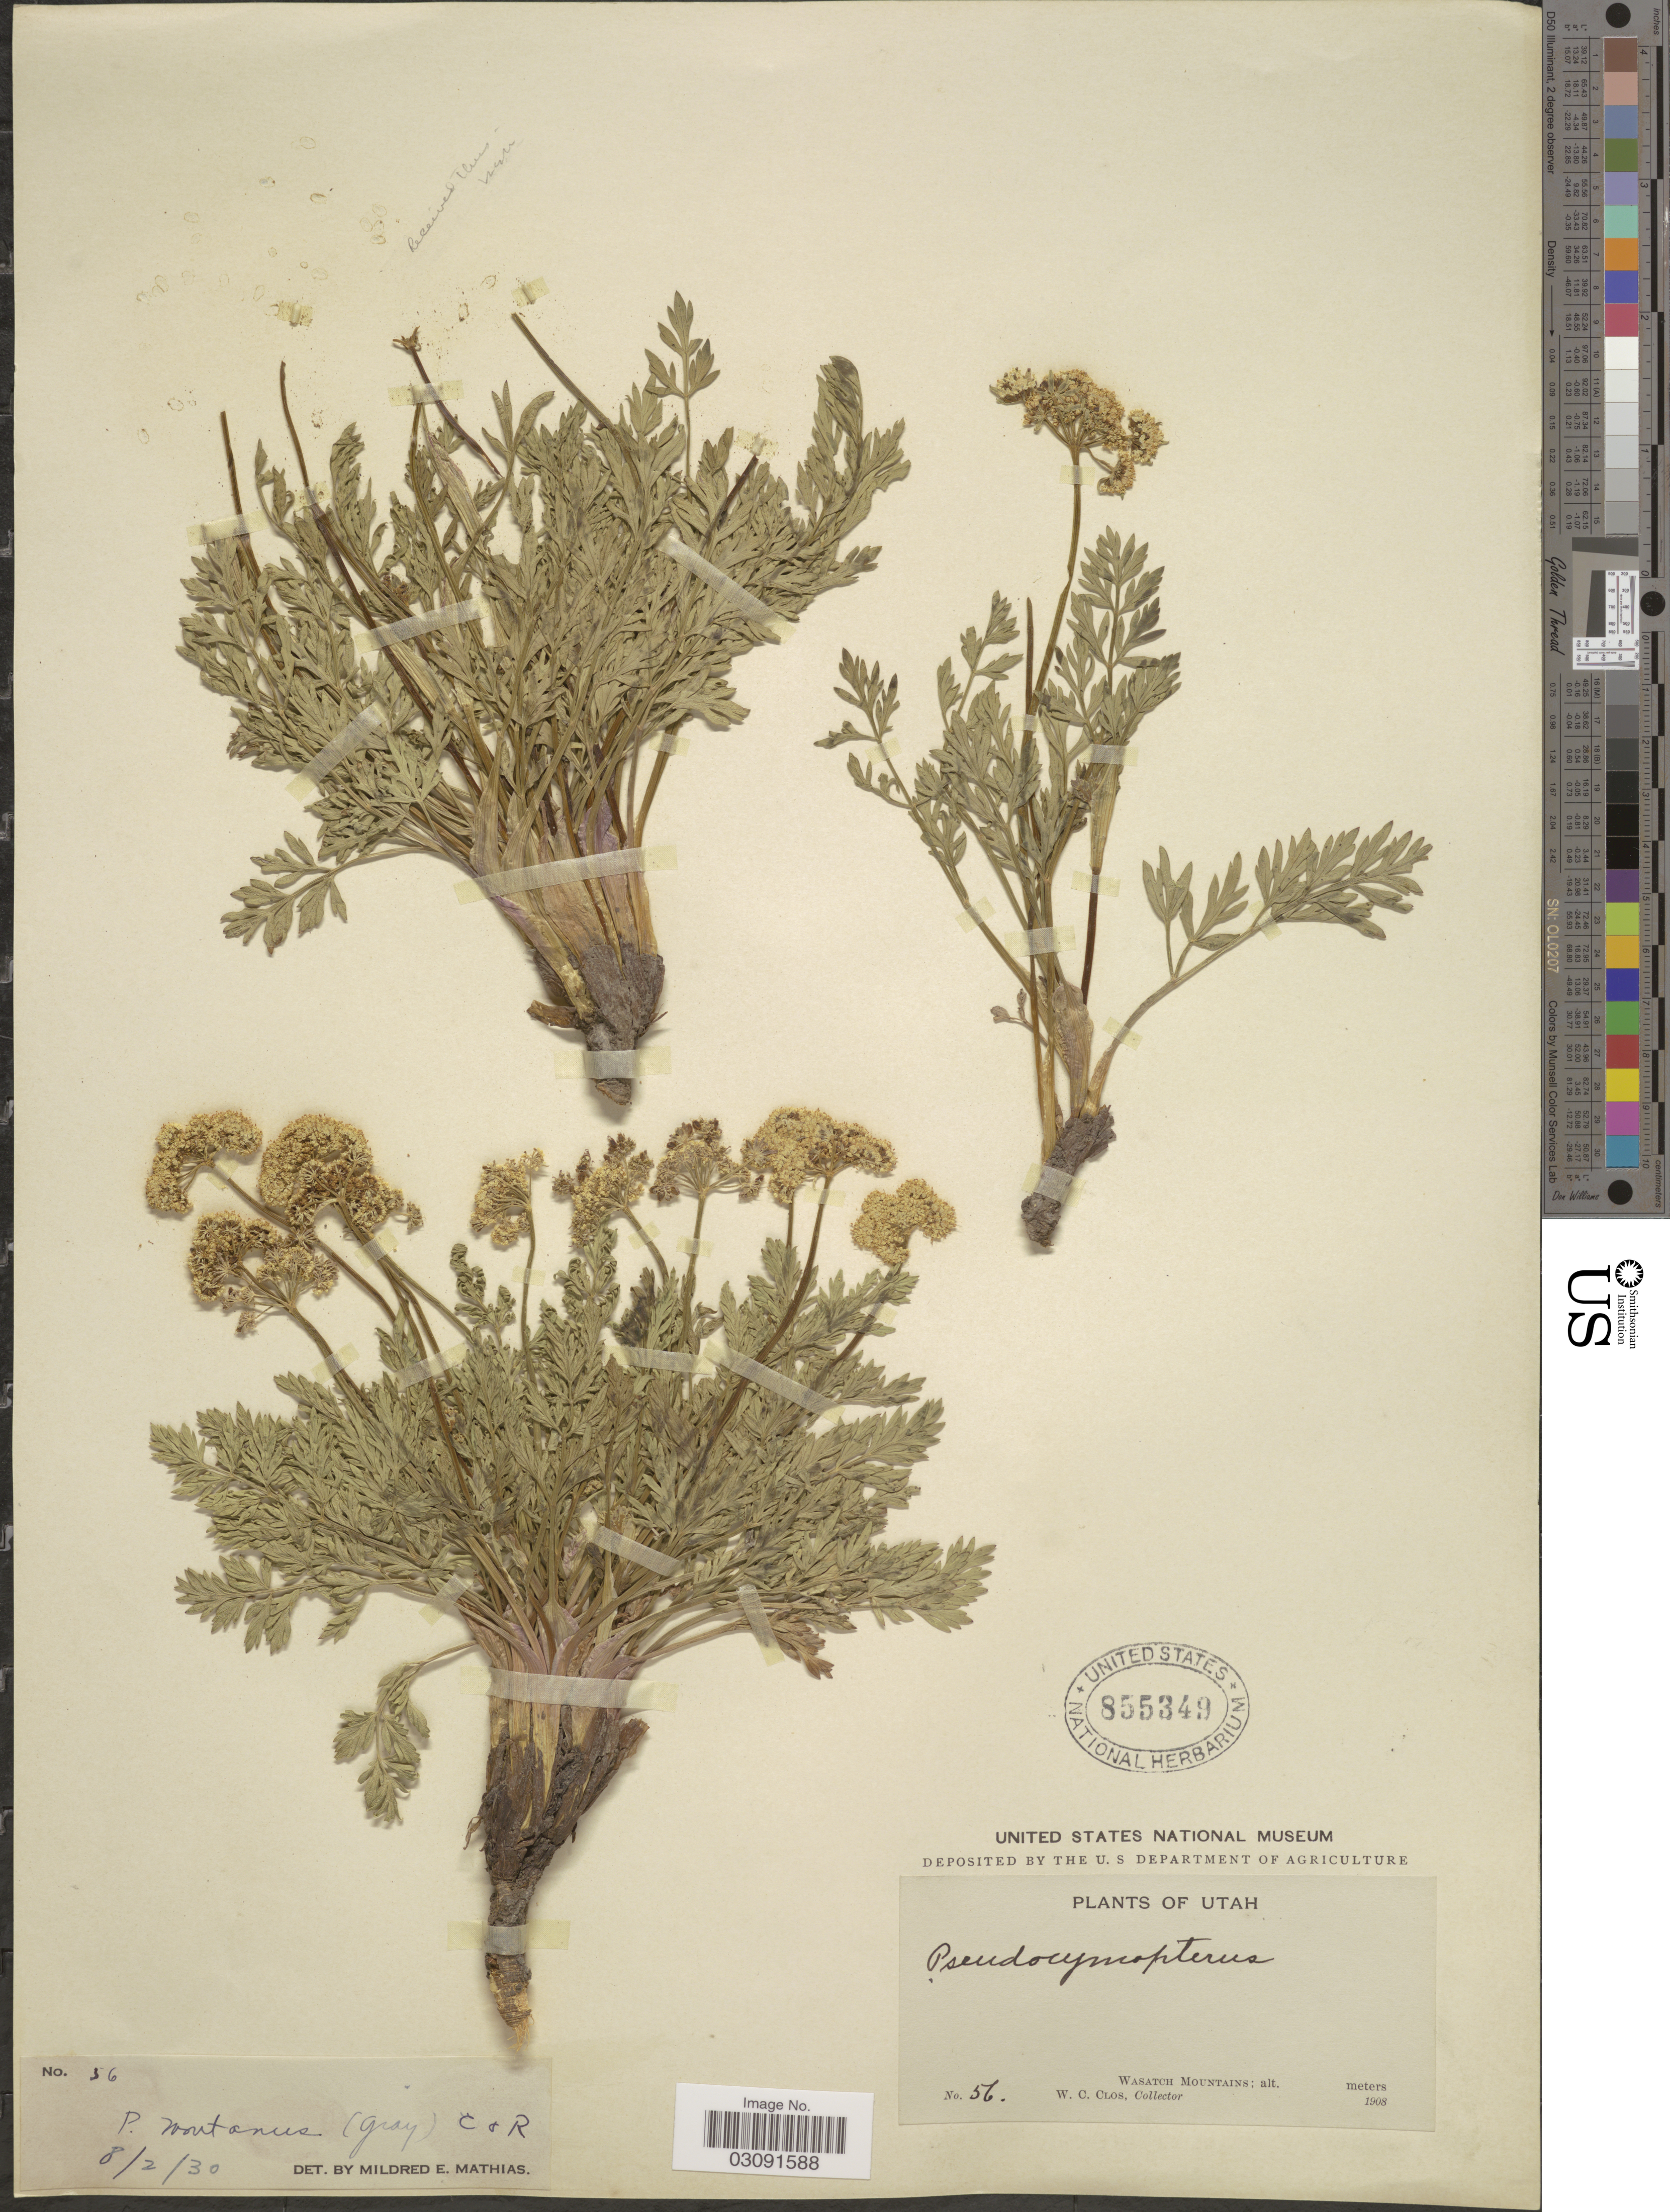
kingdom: Plantae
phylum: Tracheophyta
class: Magnoliopsida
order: Apiales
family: Apiaceae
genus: Pseudocymopterus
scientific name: Pseudocymopterus montanus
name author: (A. Gray) J.M. Coult. & Rose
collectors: W. C. Clos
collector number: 56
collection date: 1908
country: United States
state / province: Utah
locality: Wasatch Mountains.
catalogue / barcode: US 855349